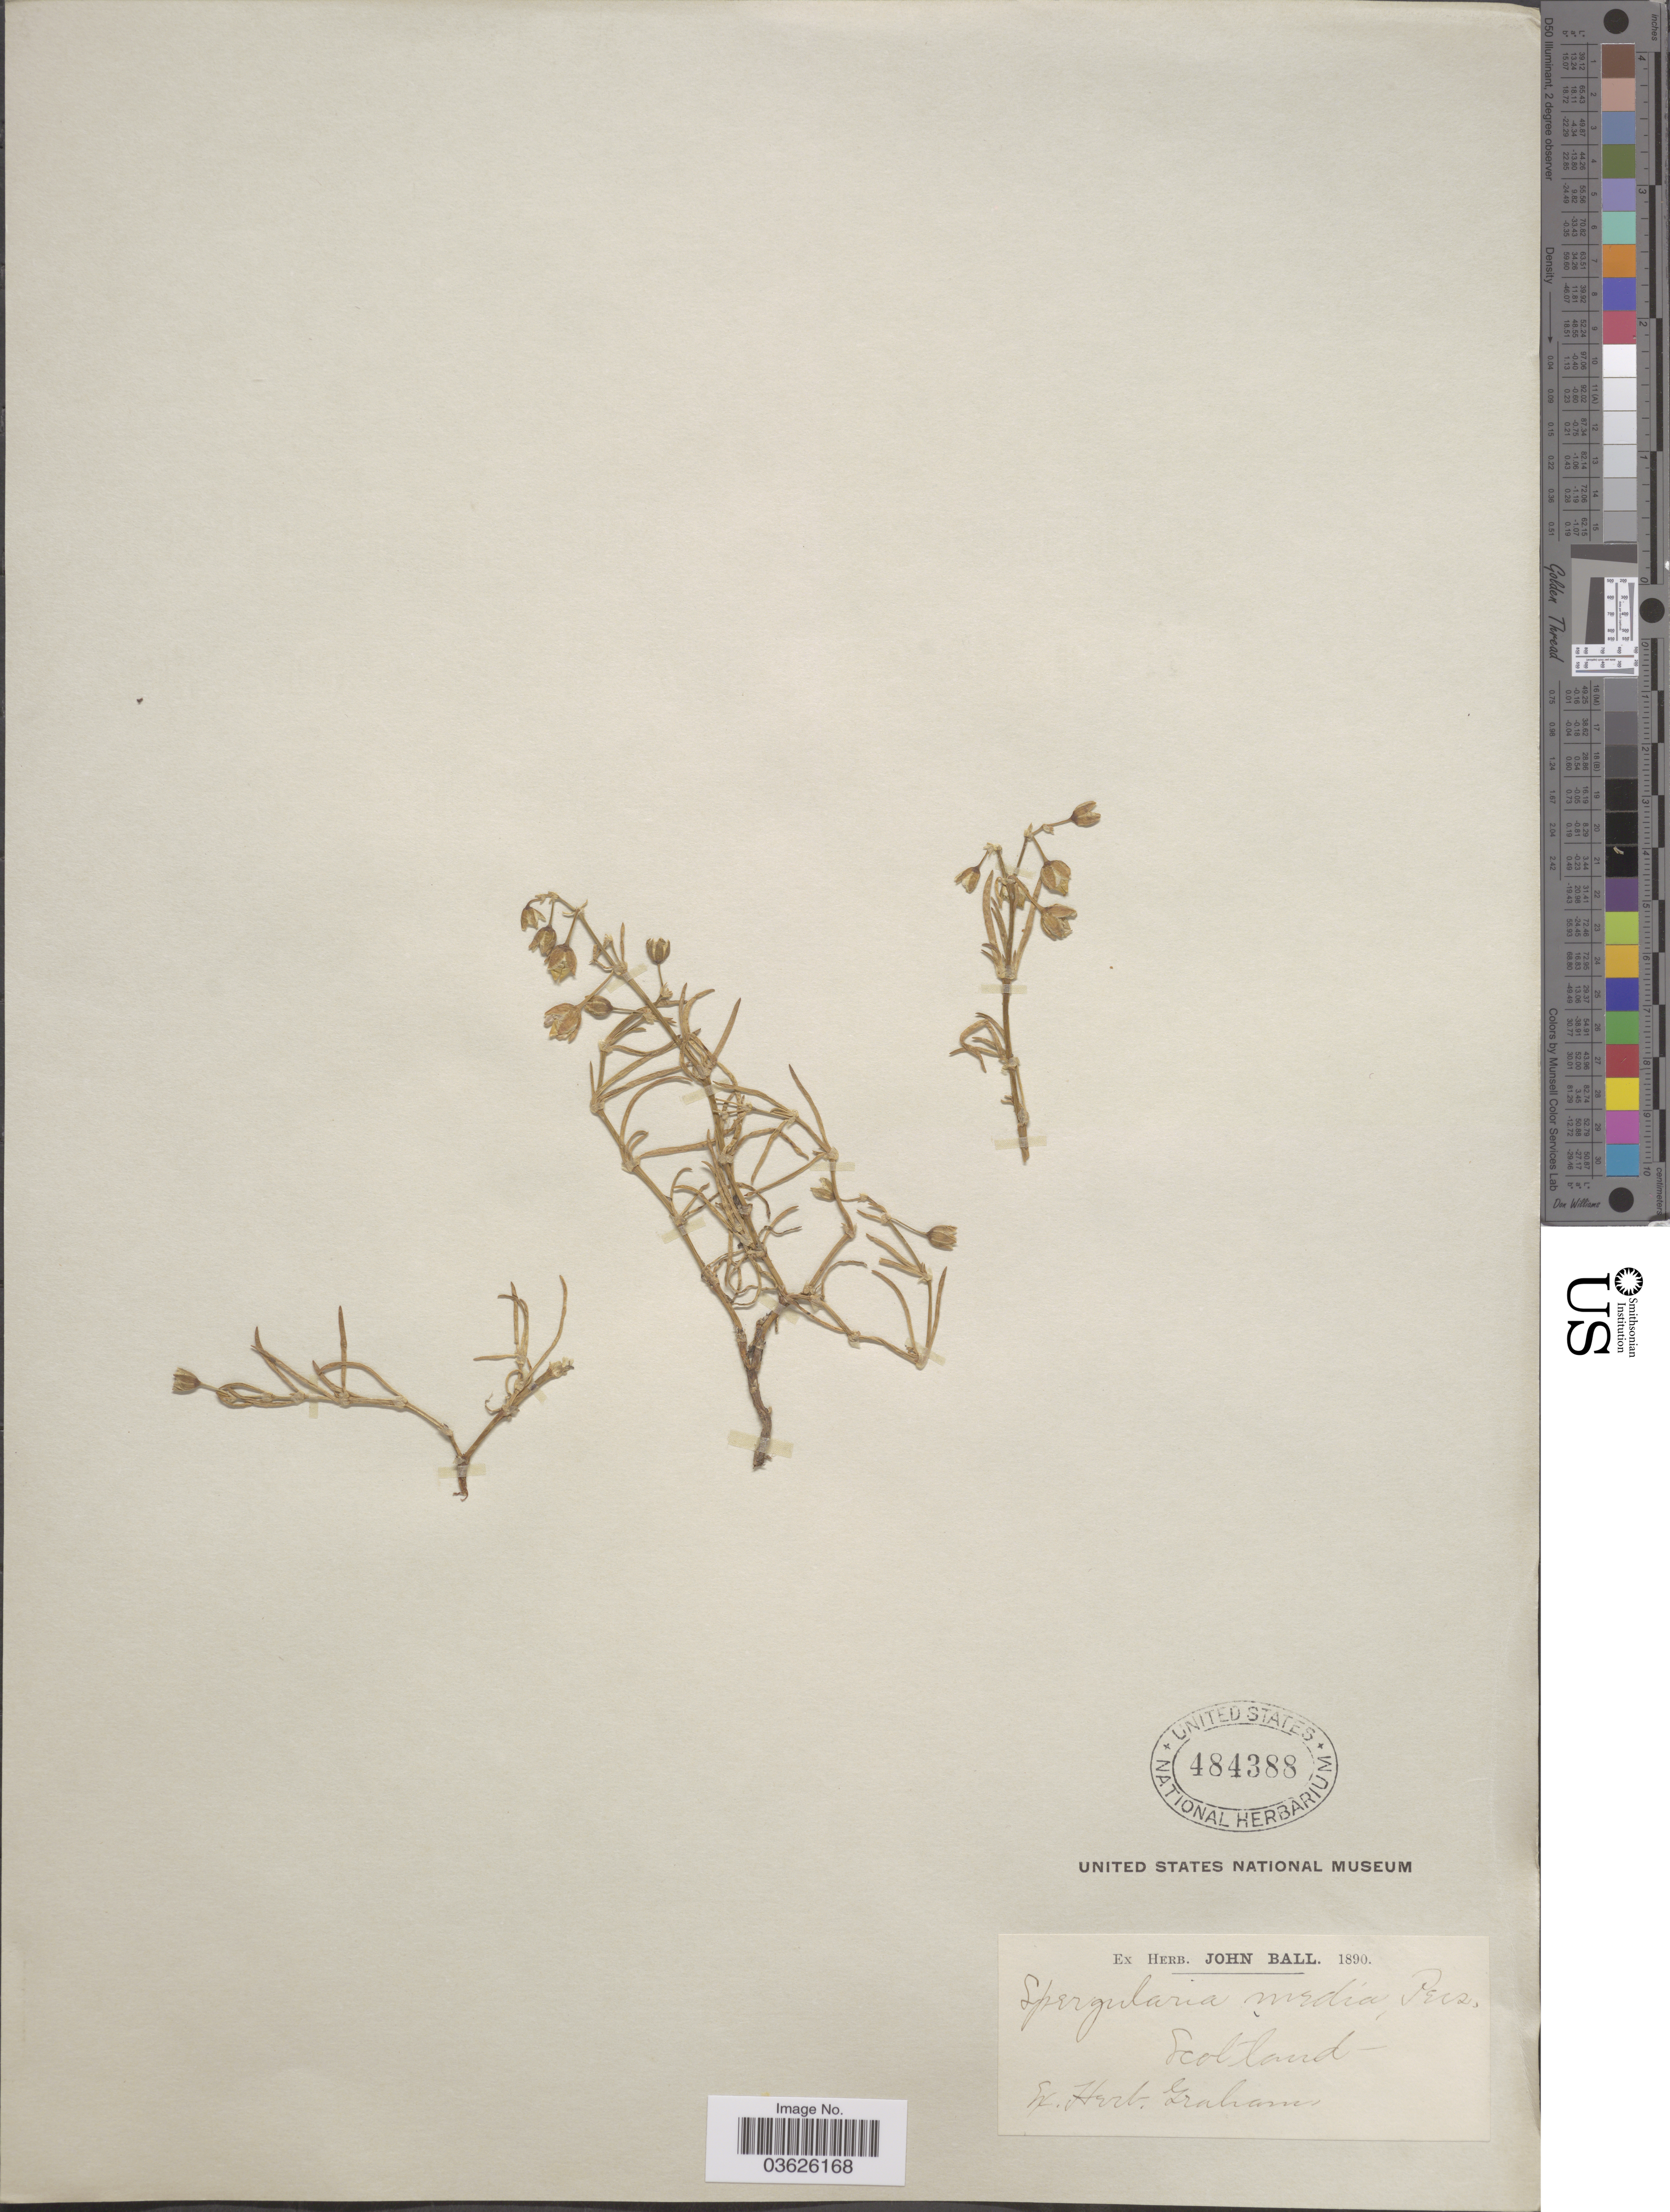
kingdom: Plantae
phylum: Tracheophyta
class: Magnoliopsida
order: Caryophyllales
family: Caryophyllaceae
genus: Tissa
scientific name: Tissa media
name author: Reiche & Johow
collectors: ex herb. Graham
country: United Kingdom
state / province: Scotland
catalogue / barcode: US 484388